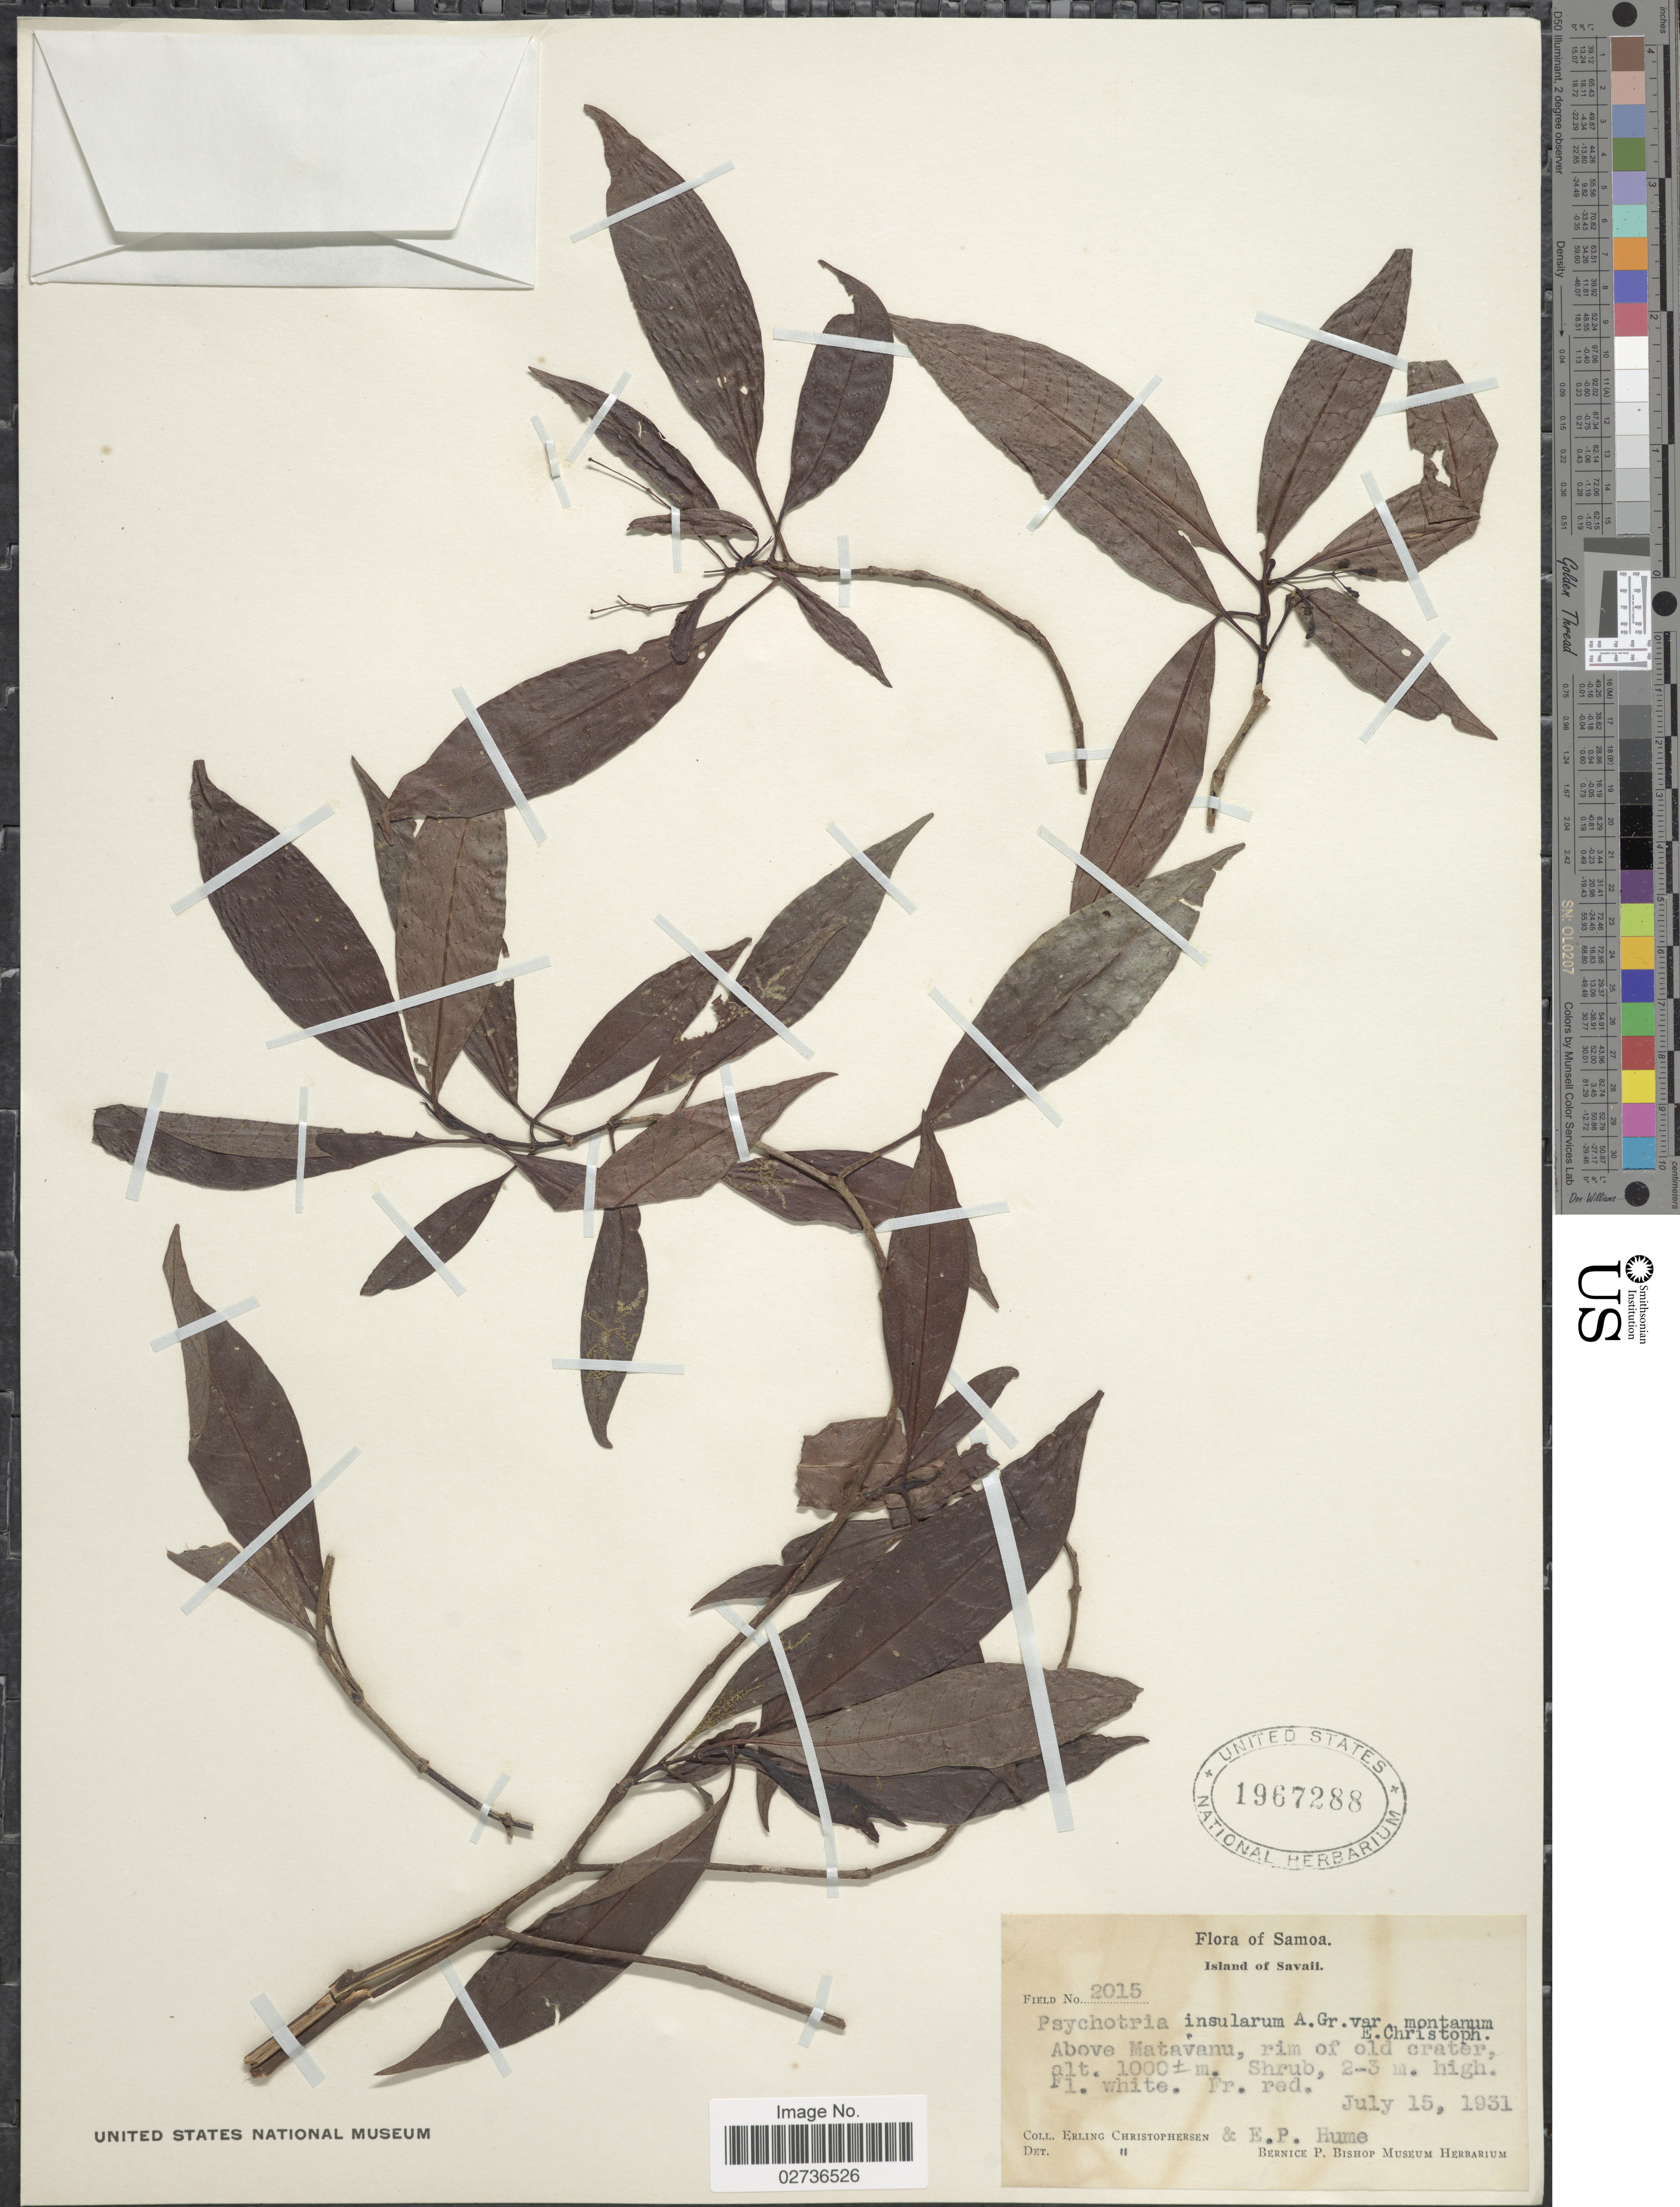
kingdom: Plantae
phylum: Tracheophyta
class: Magnoliopsida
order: Gentianales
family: Rubiaceae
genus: Psychotria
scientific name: Psychotria insularum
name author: A. Gray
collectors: E. Christophersen & E. P. Hume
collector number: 2015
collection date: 1931-07-15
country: Samoa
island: Savai'i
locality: Samoa, Island of Savaii, Above Matavanu, rim of old crater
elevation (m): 1000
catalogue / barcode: US 1967288